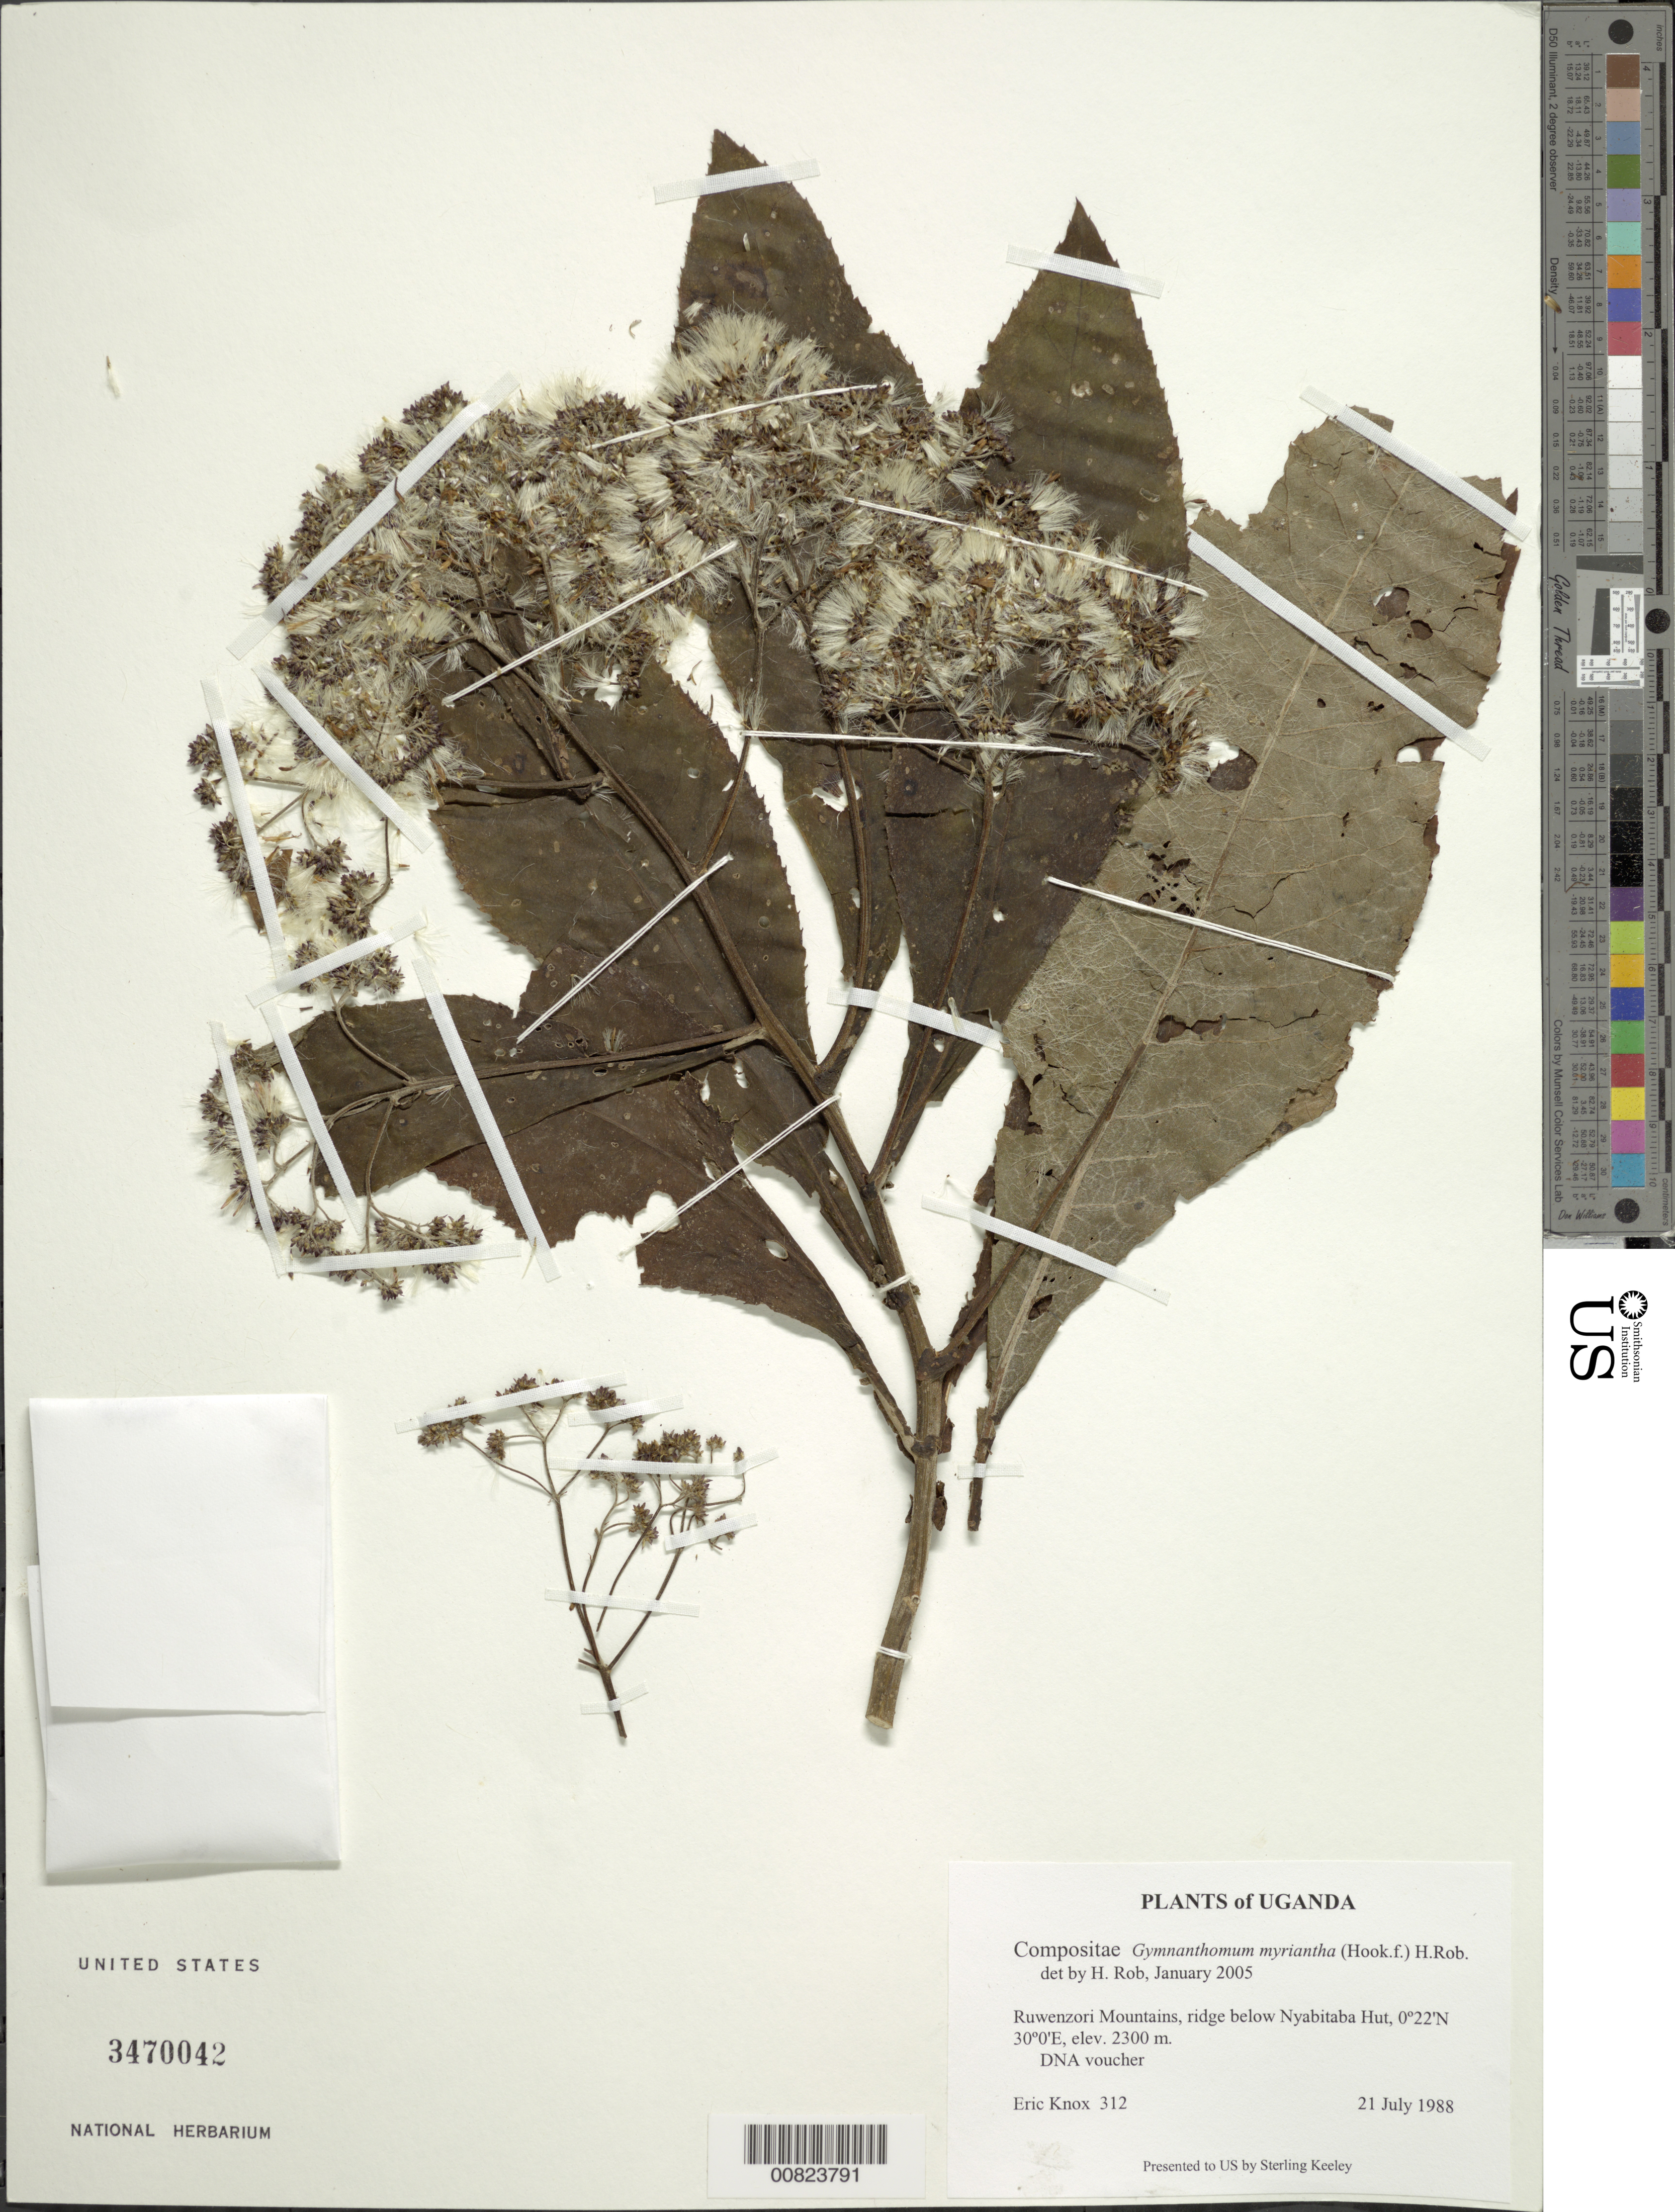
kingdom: Plantae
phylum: Tracheophyta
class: Magnoliopsida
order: Asterales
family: Asteraceae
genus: Gymnanthemum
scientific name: Gymnanthemum myrianthum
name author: (Hook. f.) H. Rob.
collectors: E. Knox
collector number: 312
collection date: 1988-07-21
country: Uganda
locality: Ruwenzori Mountains, ridge below Nyabitaba Hut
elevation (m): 2300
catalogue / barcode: US 3470042